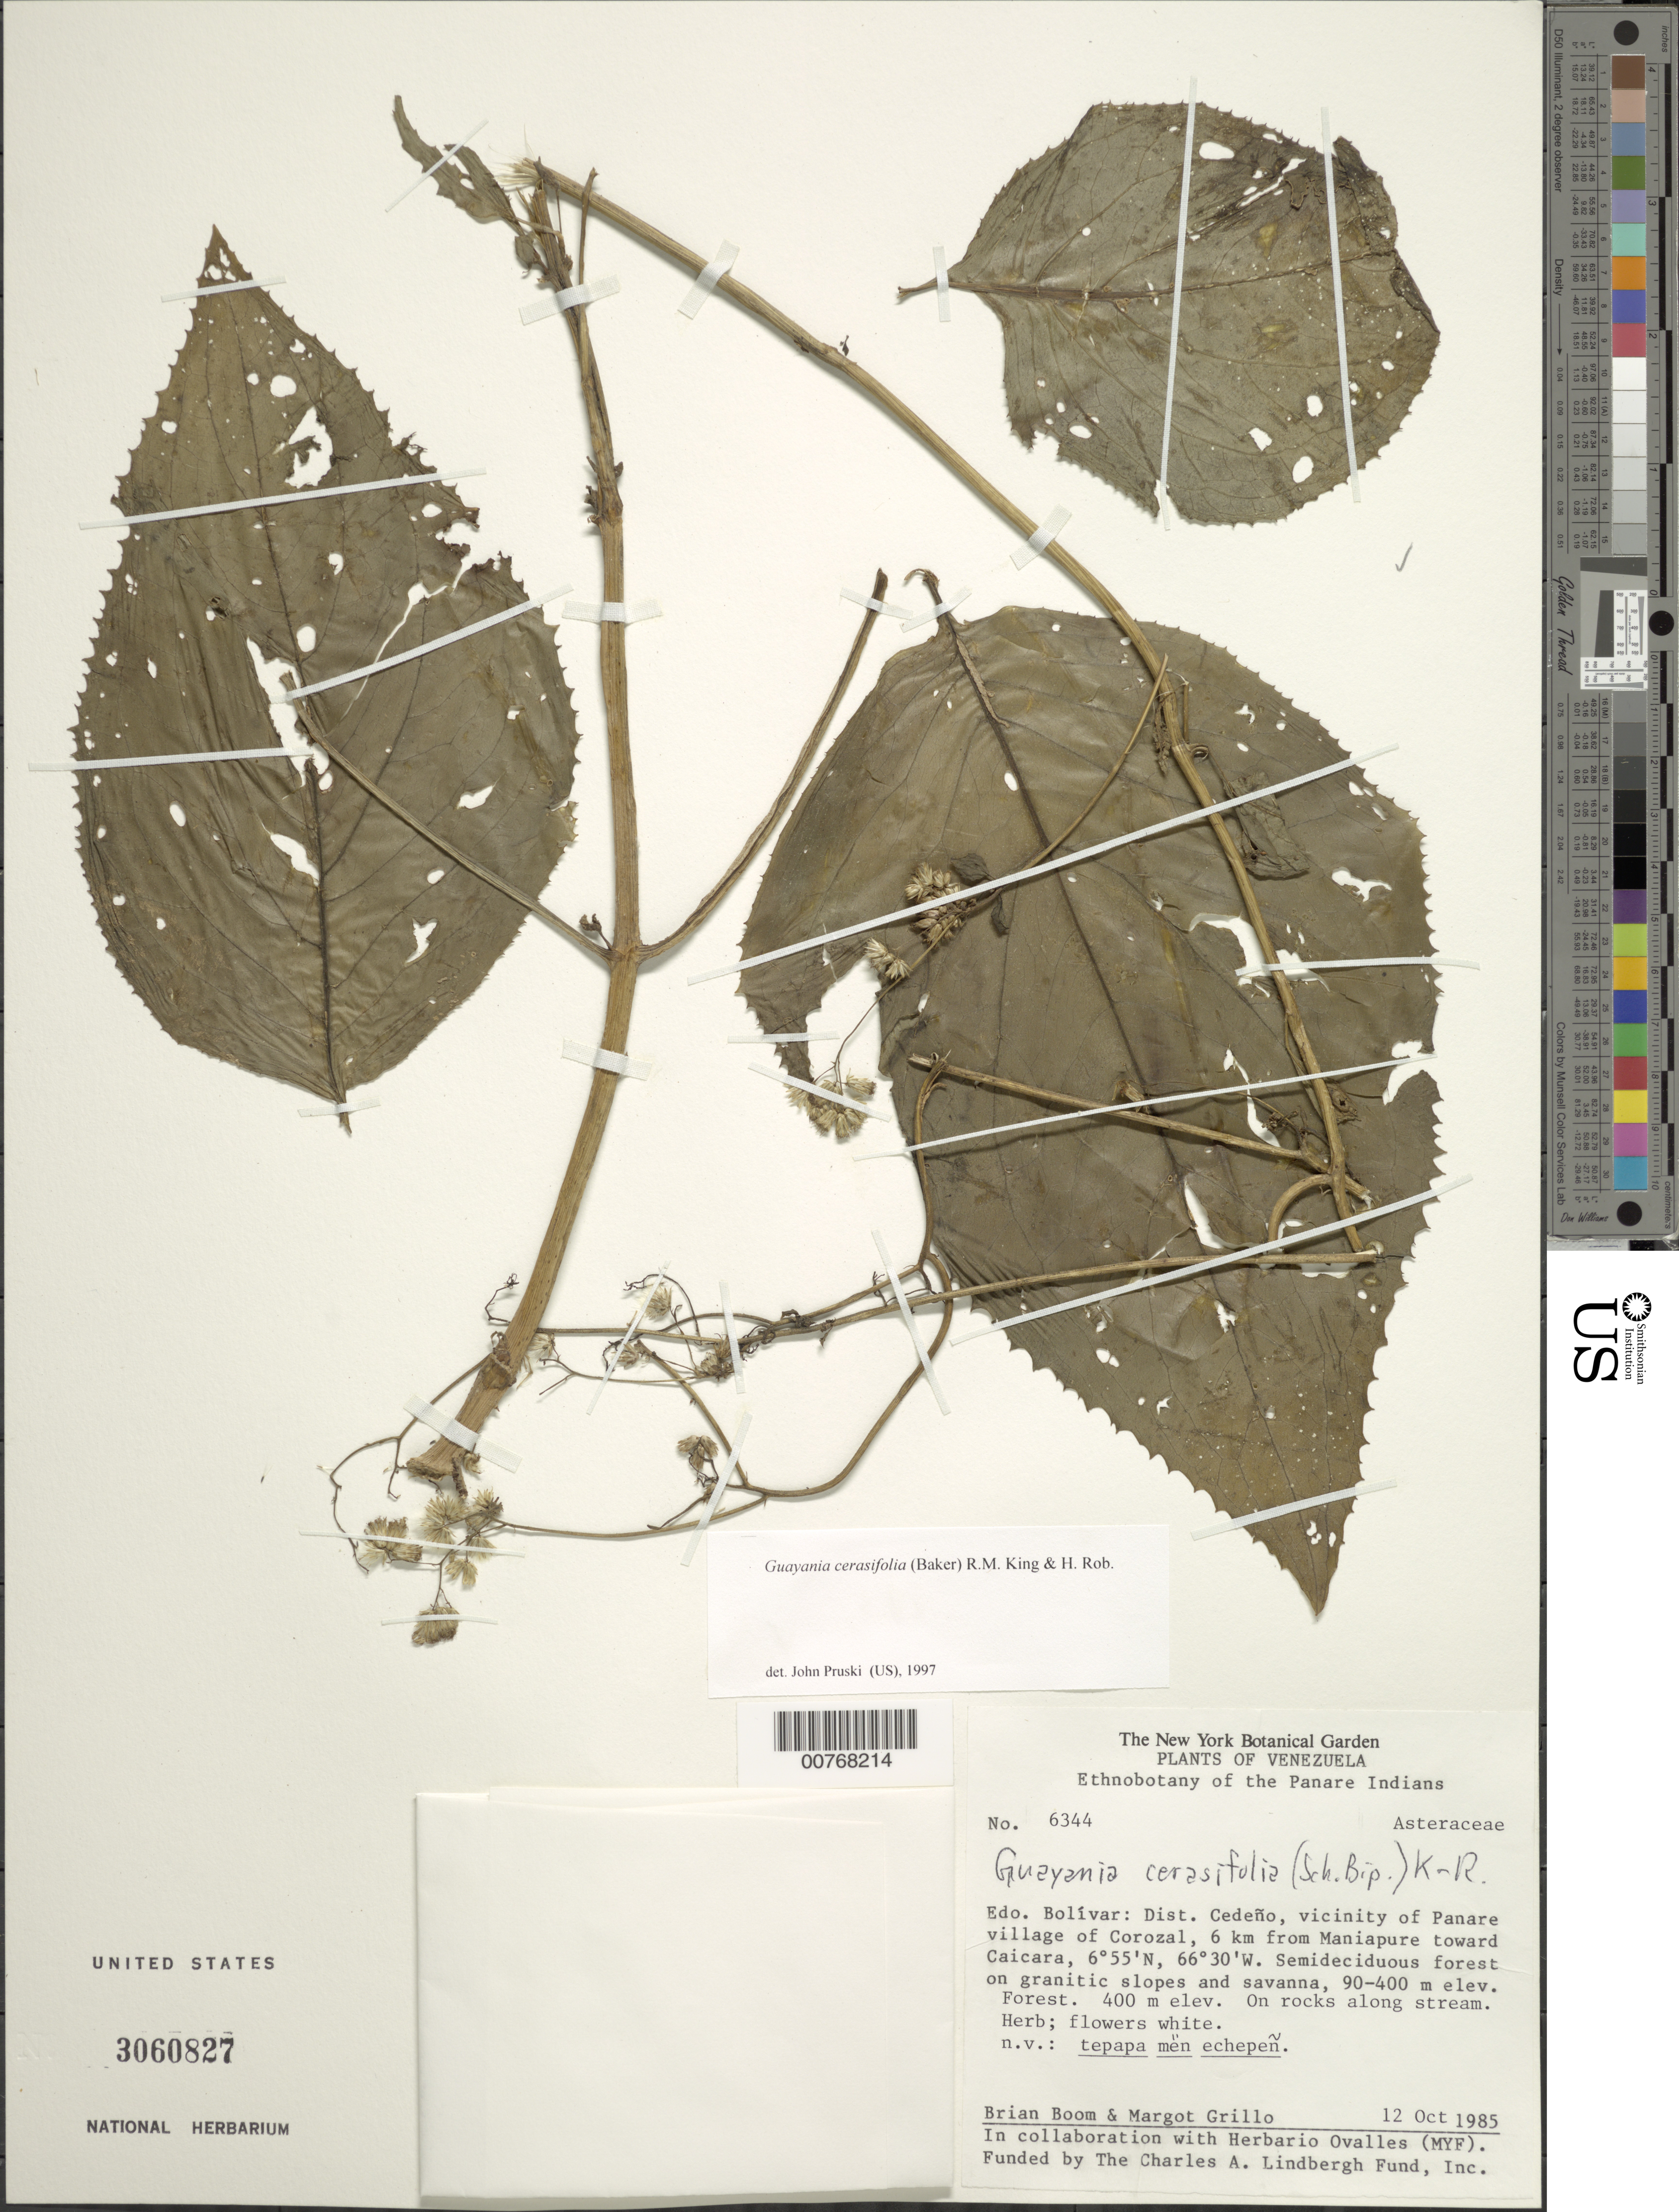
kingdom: Plantae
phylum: Tracheophyta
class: Magnoliopsida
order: Asterales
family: Asteraceae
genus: Guayania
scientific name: Guayania cerasifolia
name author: (Sch. Bip. ex Baker) R.M. King & H. Rob.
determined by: Pruski, J. F.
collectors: B. M. Boom & M. Grillo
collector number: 6344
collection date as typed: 12-Oct-85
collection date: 1985-10-12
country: Venezuela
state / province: Bolívar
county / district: Cedeño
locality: Panare village of Corozal, vic., 6 km from Maniapure toward Caicara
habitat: Semideciduous forest on granitic slopes and savanna; forest, On rocks along stream.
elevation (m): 400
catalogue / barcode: US 3060827